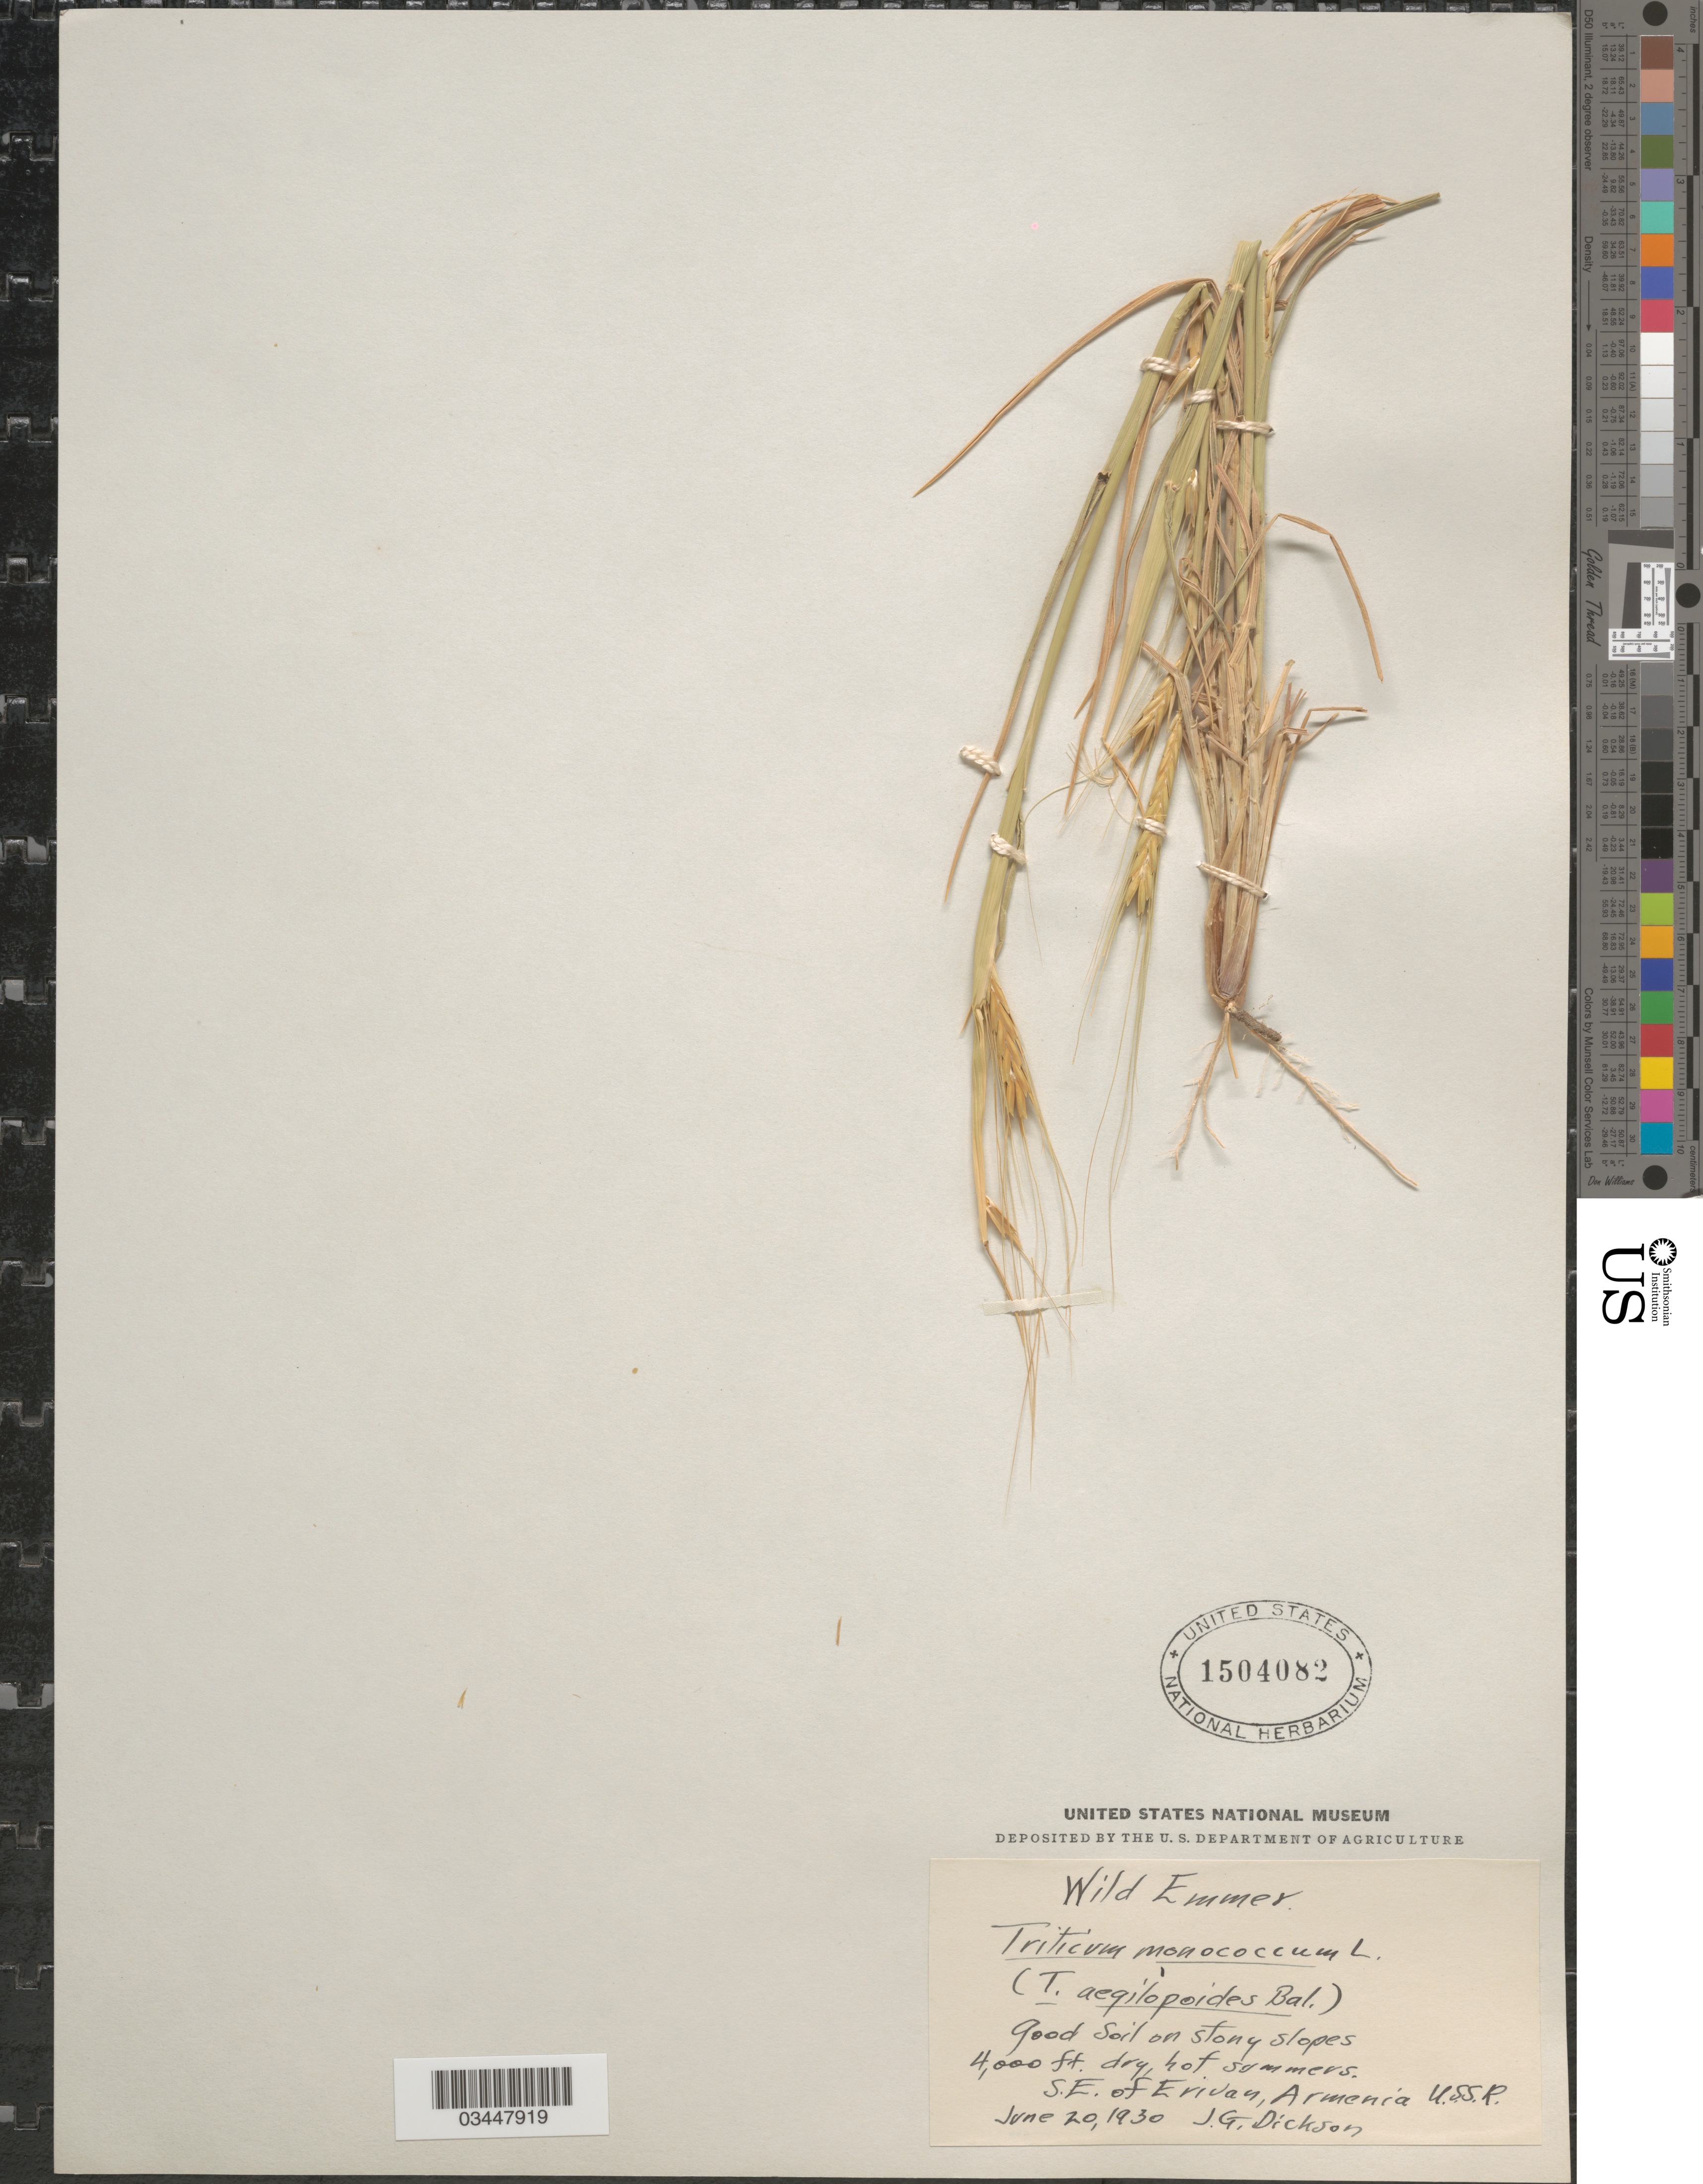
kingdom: Plantae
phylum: Tracheophyta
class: Liliopsida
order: Poales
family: Poaceae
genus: Triticum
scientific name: Triticum monococcum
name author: L.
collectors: J. Dickson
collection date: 1930-06-20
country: Armenia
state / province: Yerevan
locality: S.E. of Erivan, U.S.S.R.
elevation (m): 1219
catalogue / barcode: US 1504082